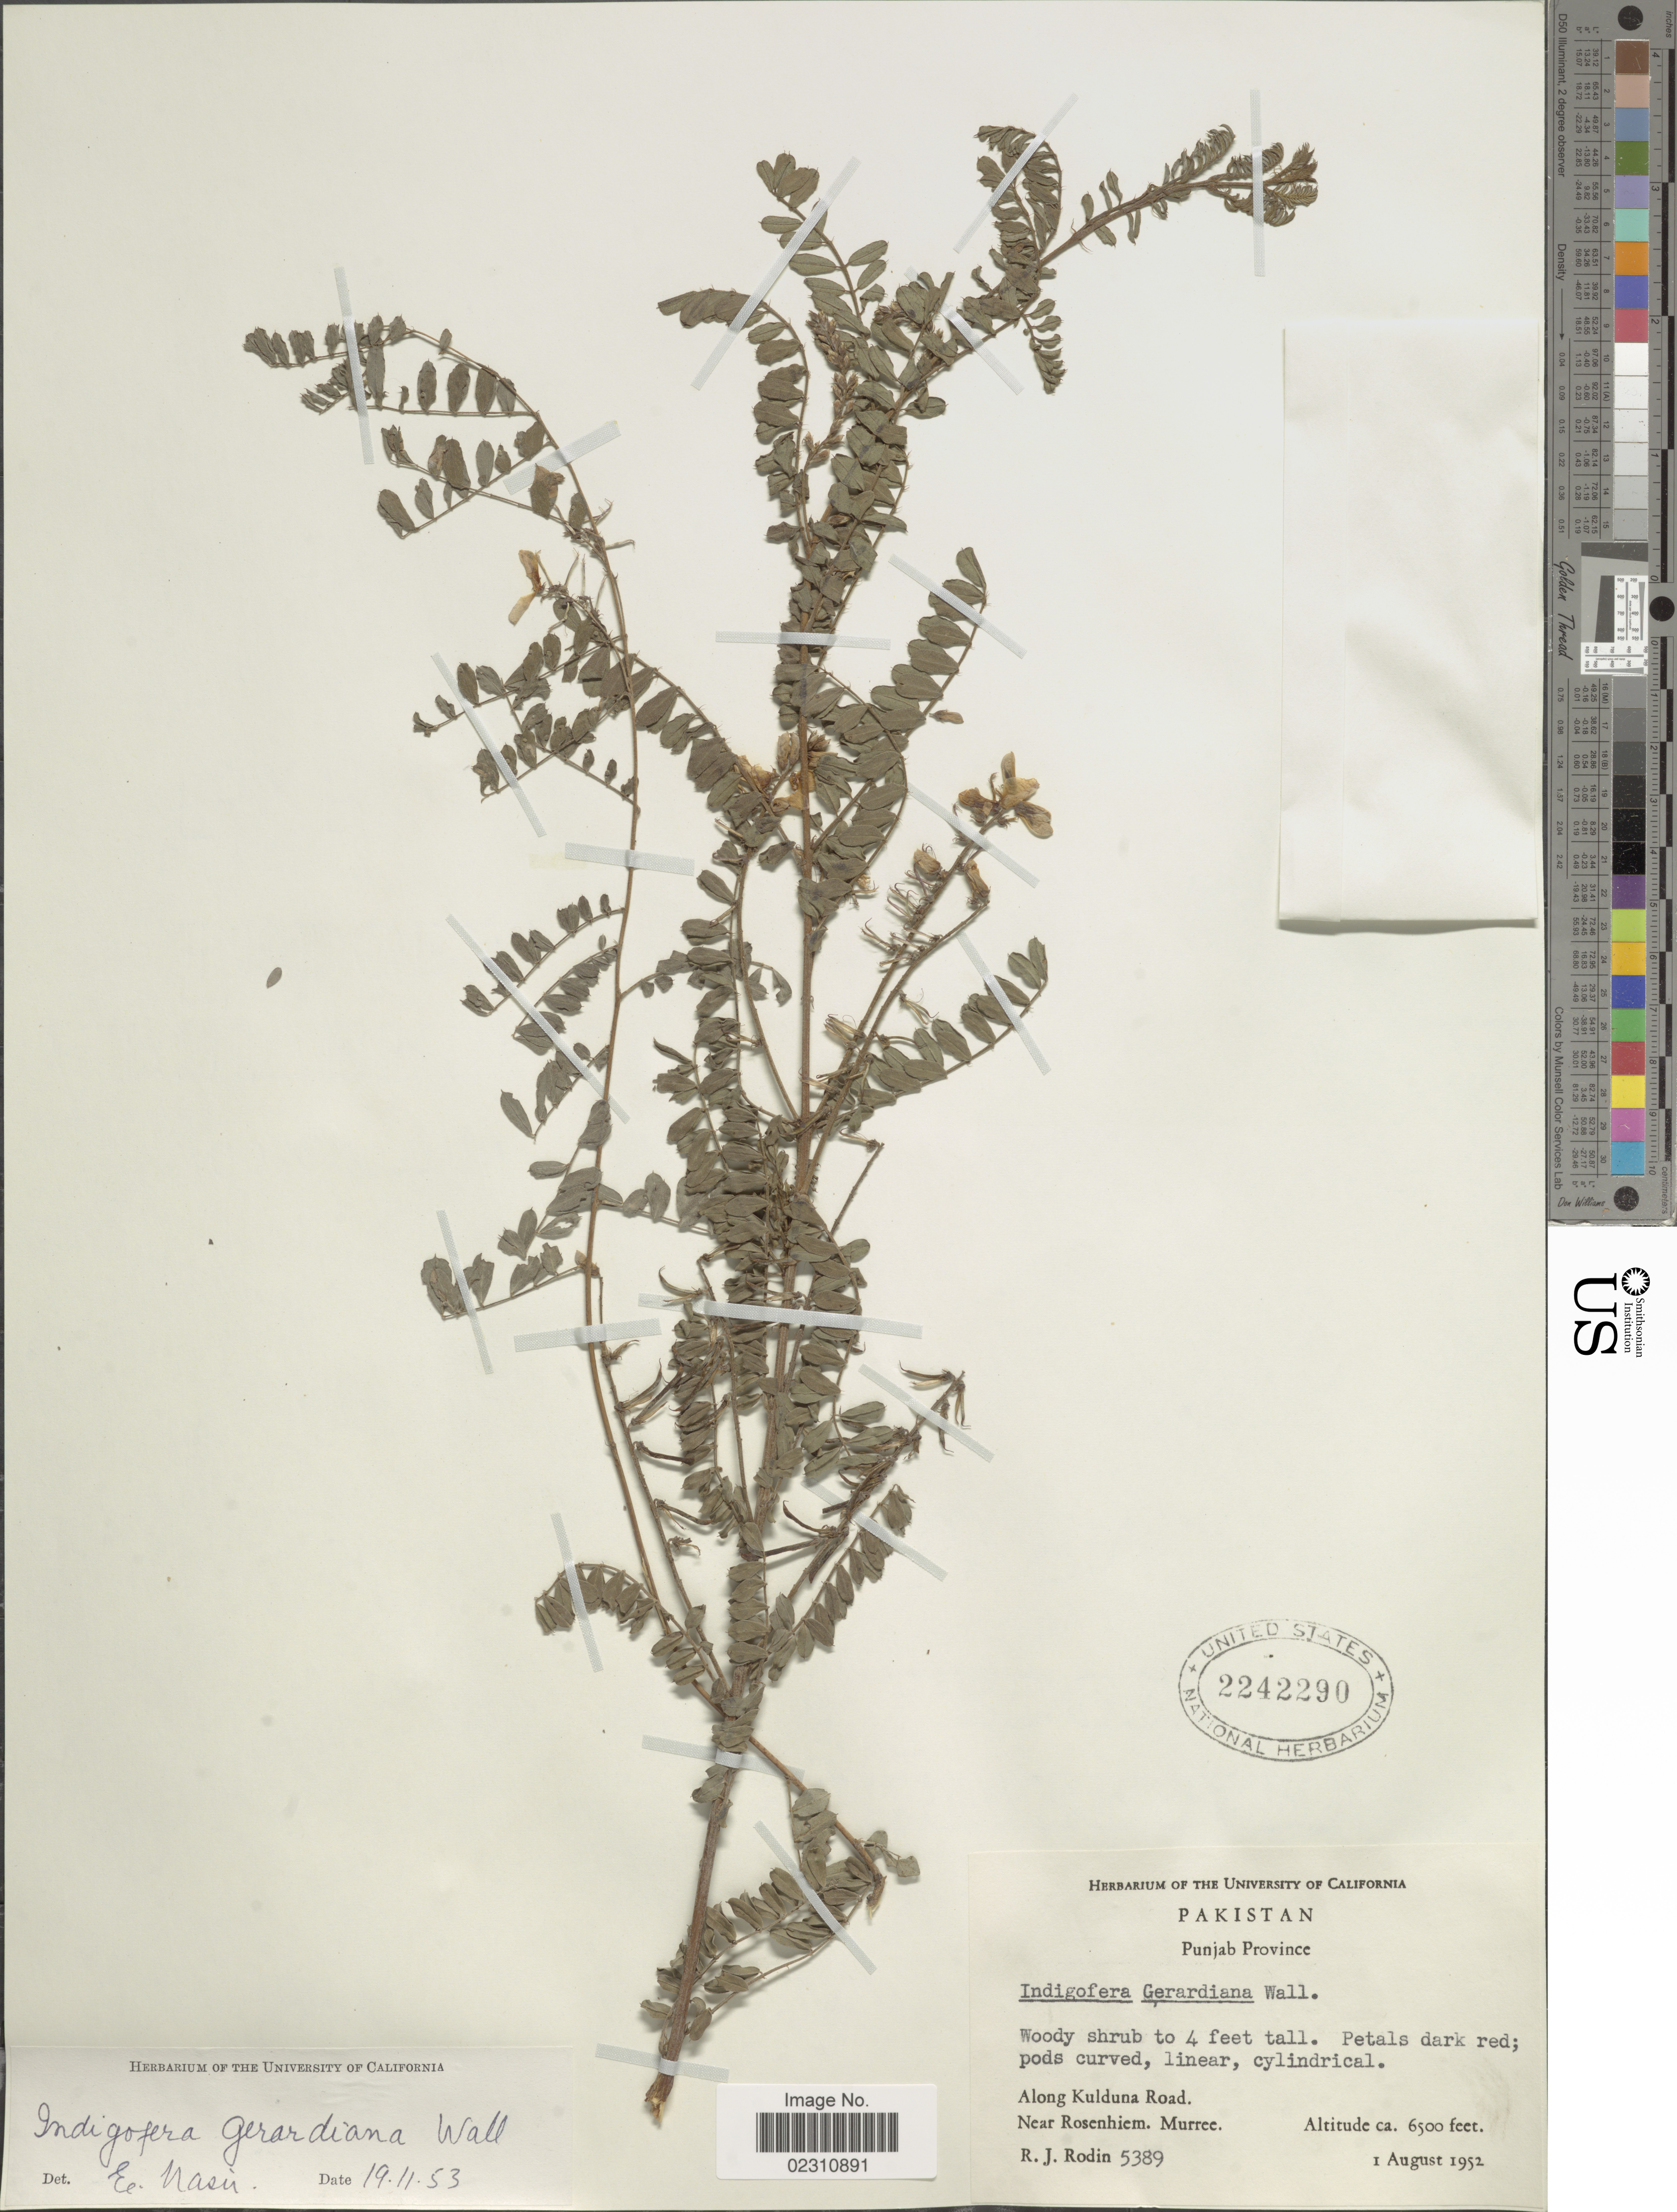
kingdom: Plantae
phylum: Tracheophyta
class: Magnoliopsida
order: Fabales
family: Fabaceae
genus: Indigofera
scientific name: Indigofera gerardiana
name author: Wall.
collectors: R. J. Rodin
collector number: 5389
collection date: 1952-08-01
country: Pakistan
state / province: Punjab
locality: Pakistan. Punjab Province, Along Kulduna Road, near Rosenhiem. Murree.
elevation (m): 1981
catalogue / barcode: US 2242290